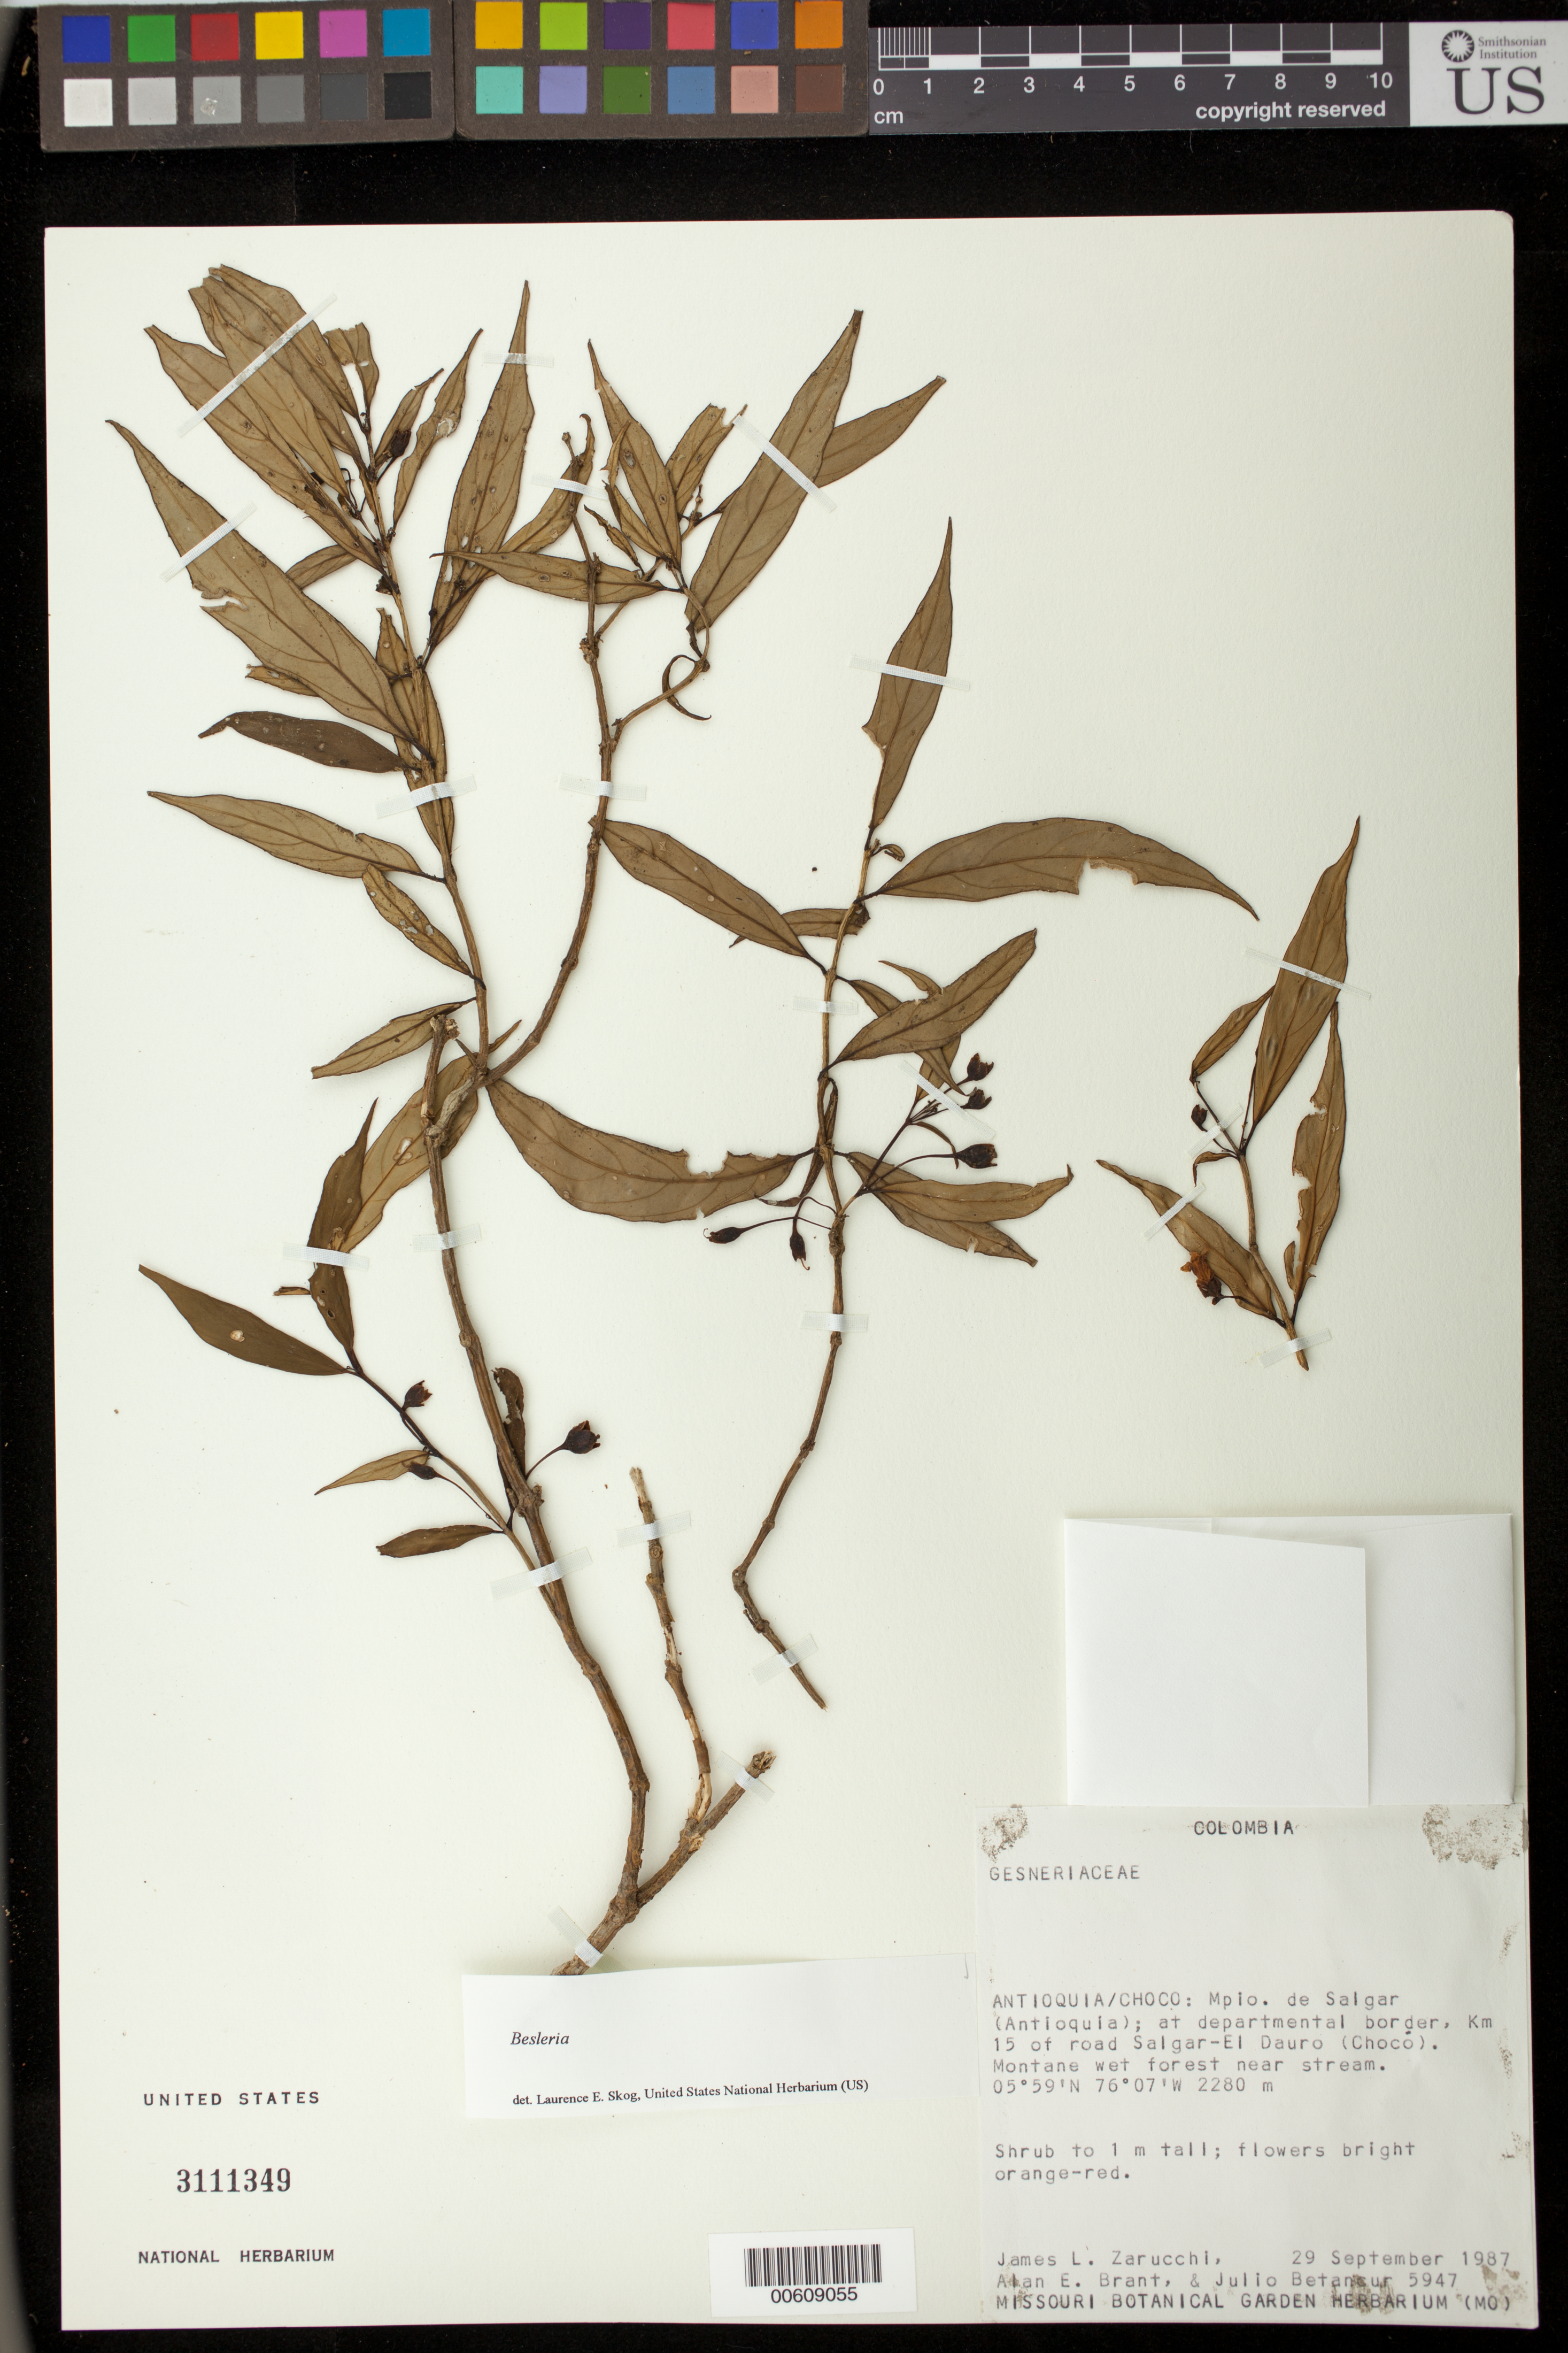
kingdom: Plantae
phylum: Tracheophyta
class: Magnoliopsida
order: Lamiales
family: Gesneriaceae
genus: Besleria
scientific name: Besleria sp.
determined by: Skog, Laurence E.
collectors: J. L. Zarucchi, A. Brant & J. C. Betancur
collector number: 5947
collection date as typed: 29 Sep 1987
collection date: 1987-09-29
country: Colombia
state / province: Antioquia / Chocó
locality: Mpio. de Salgar (Antioquia); at departmental border, km 15 of road Salgar-El Dauro (Chocó)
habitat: Montane wet forest near stream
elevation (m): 2280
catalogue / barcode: US 3111349